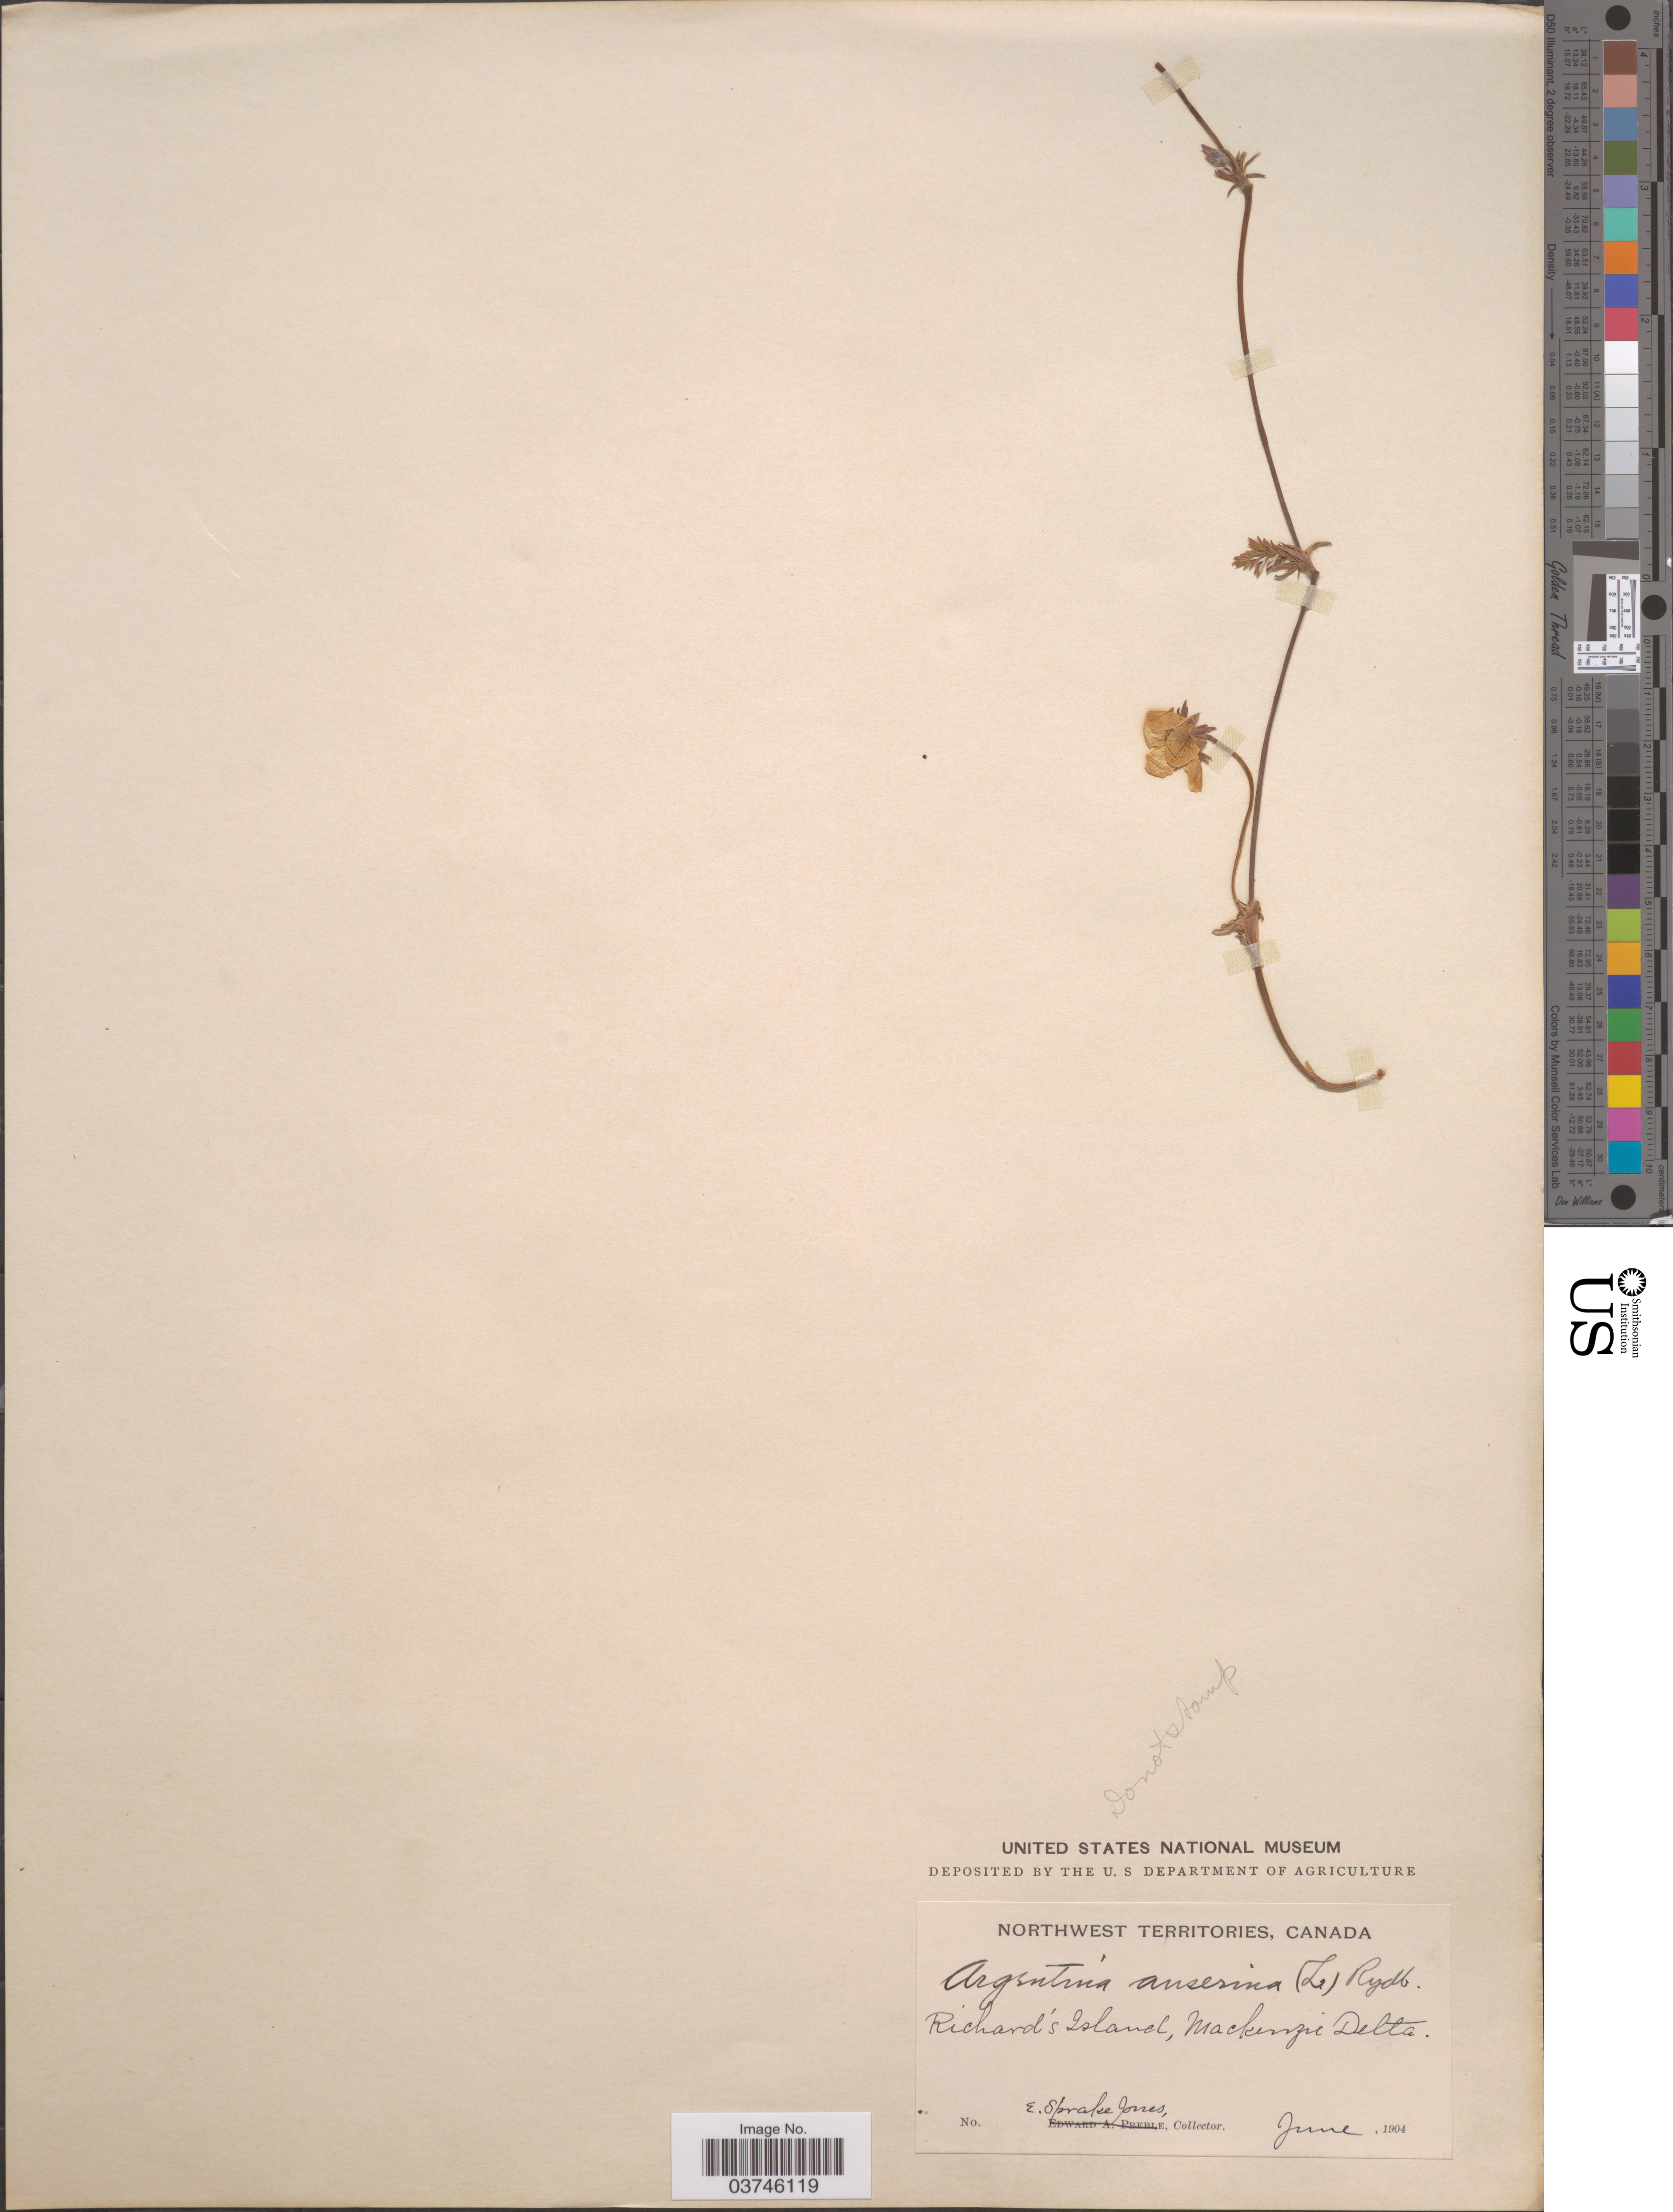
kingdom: Plantae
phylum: Tracheophyta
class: Magnoliopsida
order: Rosales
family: Rosaceae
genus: Argentina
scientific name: Argentina subarctica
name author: Rydb.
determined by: Strong, Mark T., (BOT), Smithsonian Institution - National Museum of Natural History (UNITED STATES)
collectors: E. Jones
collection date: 1904-06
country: Canada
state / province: Northwest Territories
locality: Richard's Island, Mackenzie Delta.